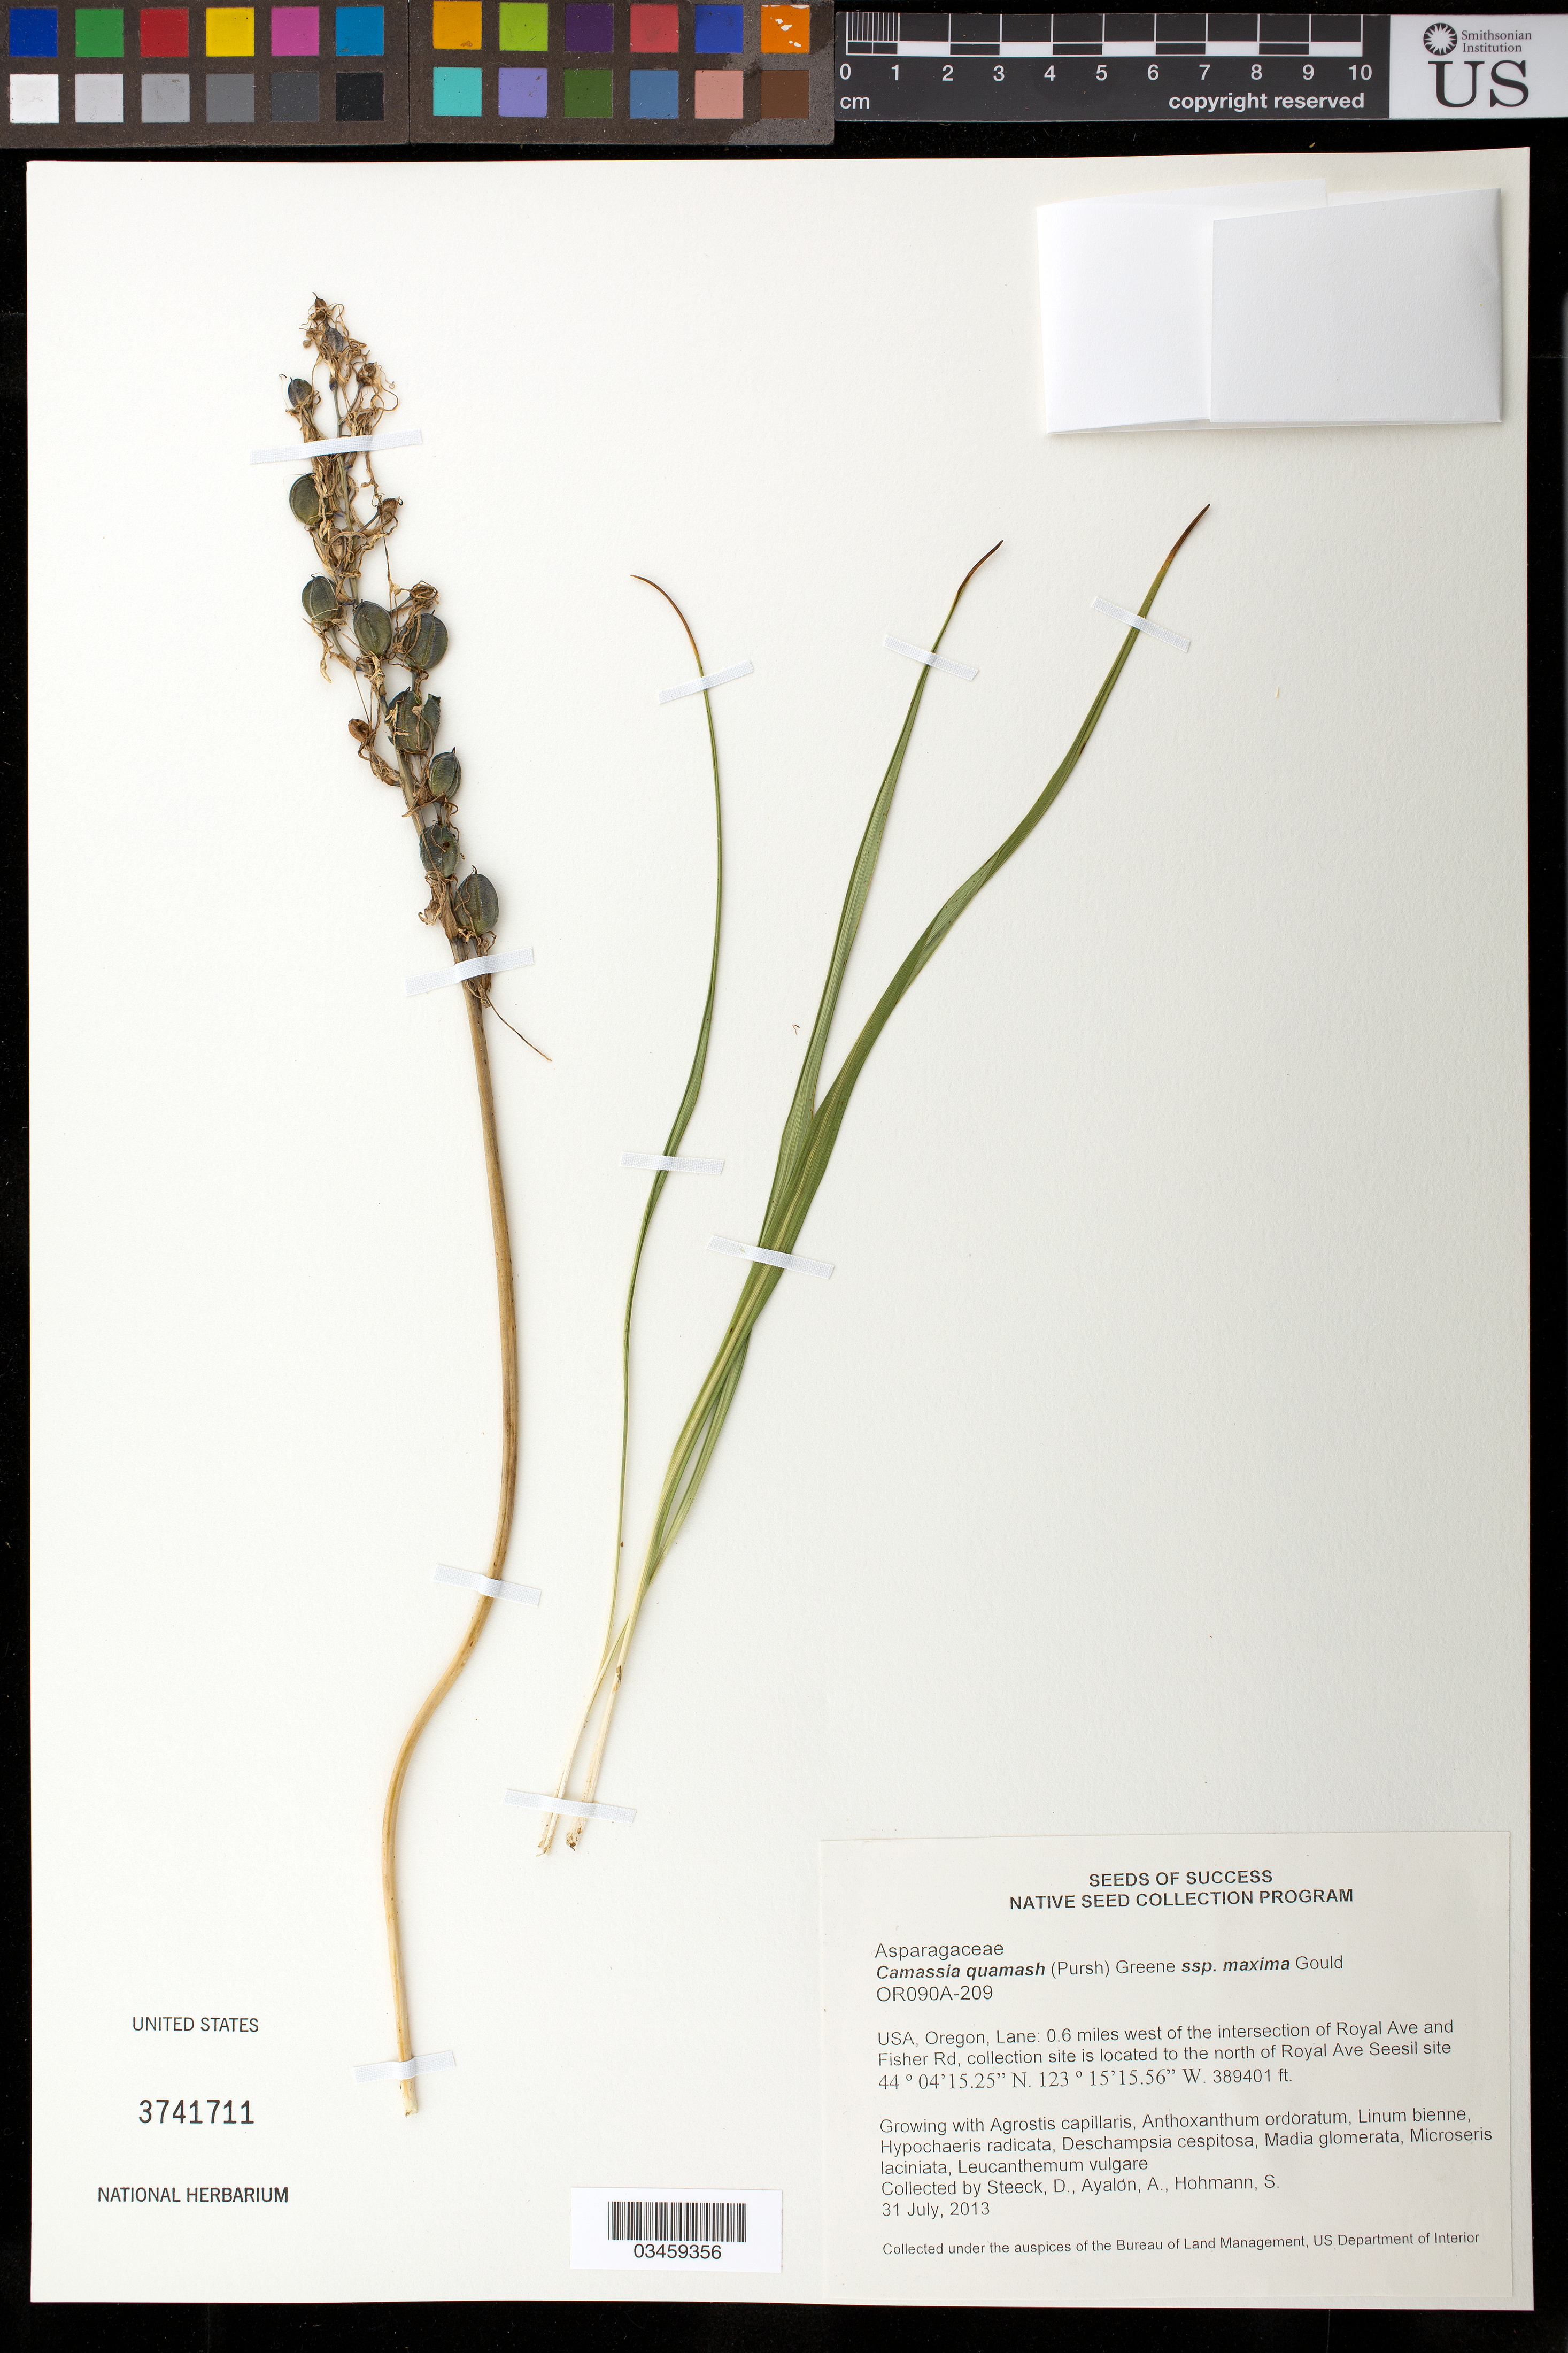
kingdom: Plantae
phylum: Tracheophyta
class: Liliopsida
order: Asparagales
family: Asparagaceae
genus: Camassia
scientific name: Camassia quamash subsp. maxima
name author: Gould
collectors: D. Steeck, Ayalon, A. & S. Hohmann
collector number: OR090A-209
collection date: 2013-07-31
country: United States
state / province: Oregon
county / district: Lane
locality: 0.6 mi. W of the intersection of Royal Ave and Fisher Rd, N of Royal Ave Seesil site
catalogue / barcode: US 3741711